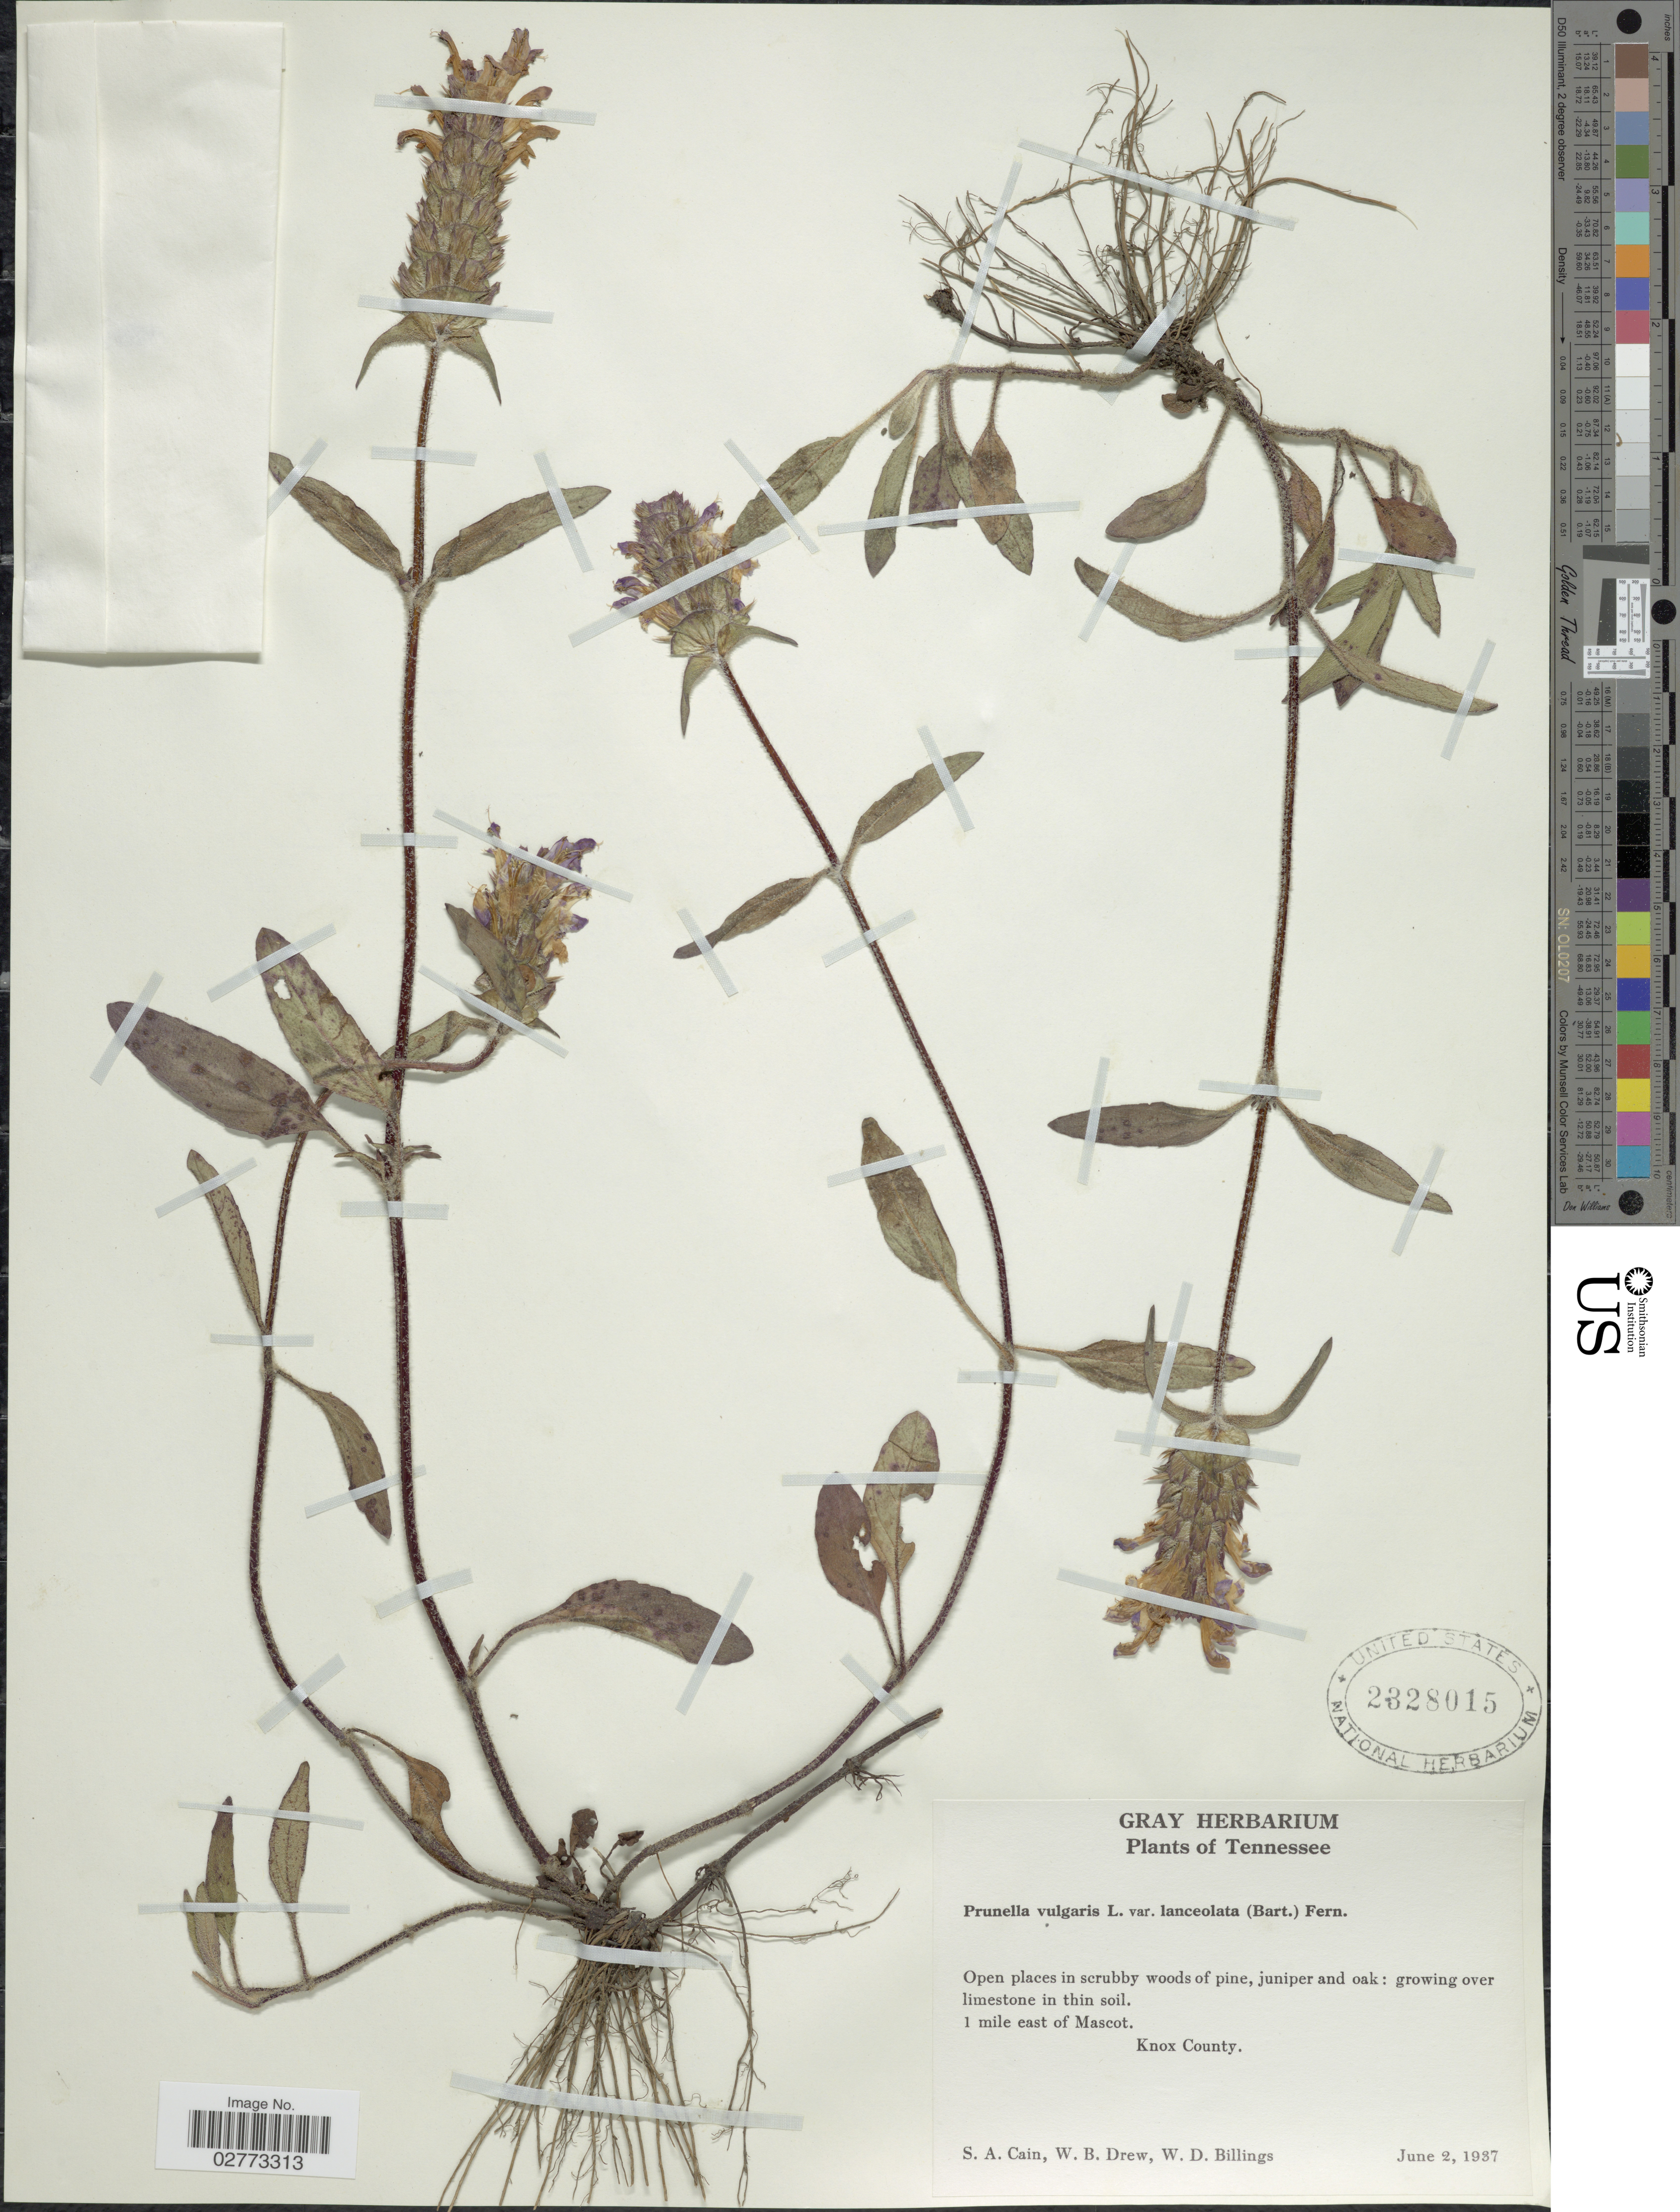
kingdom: Plantae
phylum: Tracheophyta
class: Magnoliopsida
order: Lamiales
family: Lamiaceae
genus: Prunella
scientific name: Prunella vulgaris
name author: L.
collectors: S. Cain, W. B. Drew & W. Billings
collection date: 1937-06-02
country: United States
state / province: Tennessee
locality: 1 mile east of Mascot. Knox County.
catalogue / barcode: US 2328015